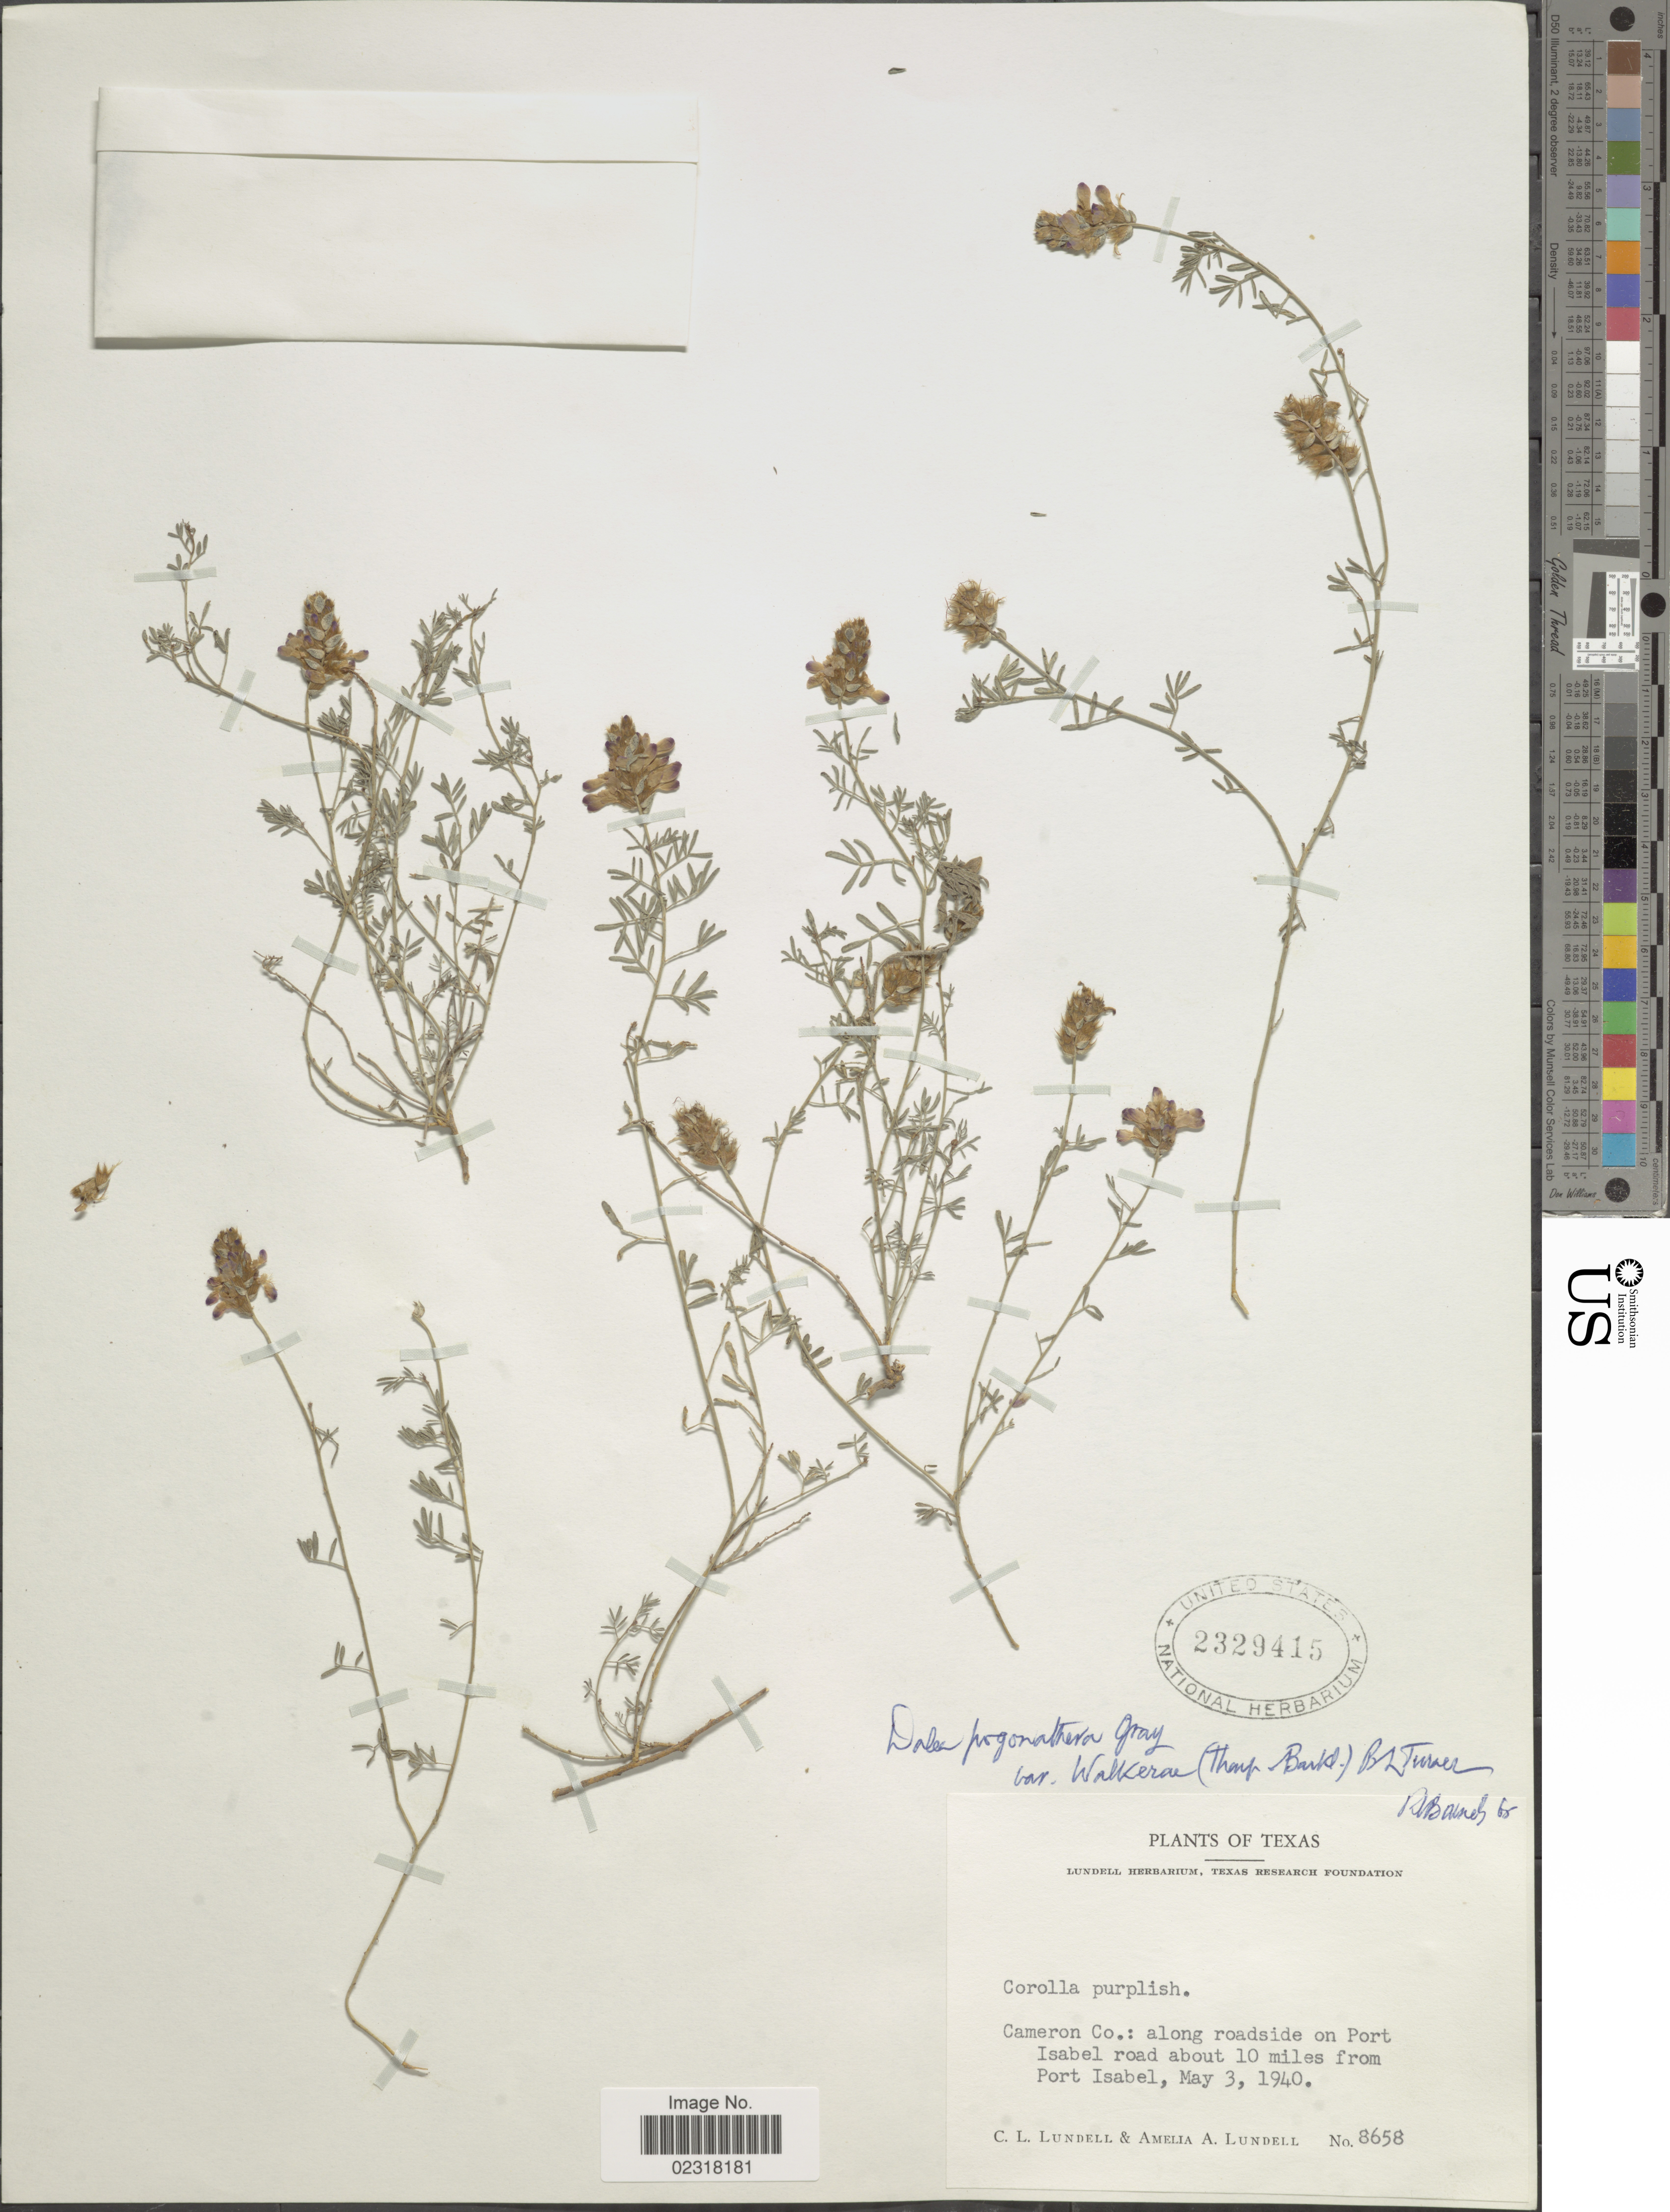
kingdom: Plantae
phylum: Tracheophyta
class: Magnoliopsida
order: Fabales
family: Fabaceae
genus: Dalea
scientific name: Dalea pogonathera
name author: A. Gray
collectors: C. L. Lundell & A. A. Lundell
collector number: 8658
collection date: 1940-05-03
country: United States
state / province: Texas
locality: Cameron Co: along roadside on Port Isabel road about 10 miles from Port Isabel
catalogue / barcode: US 2329415